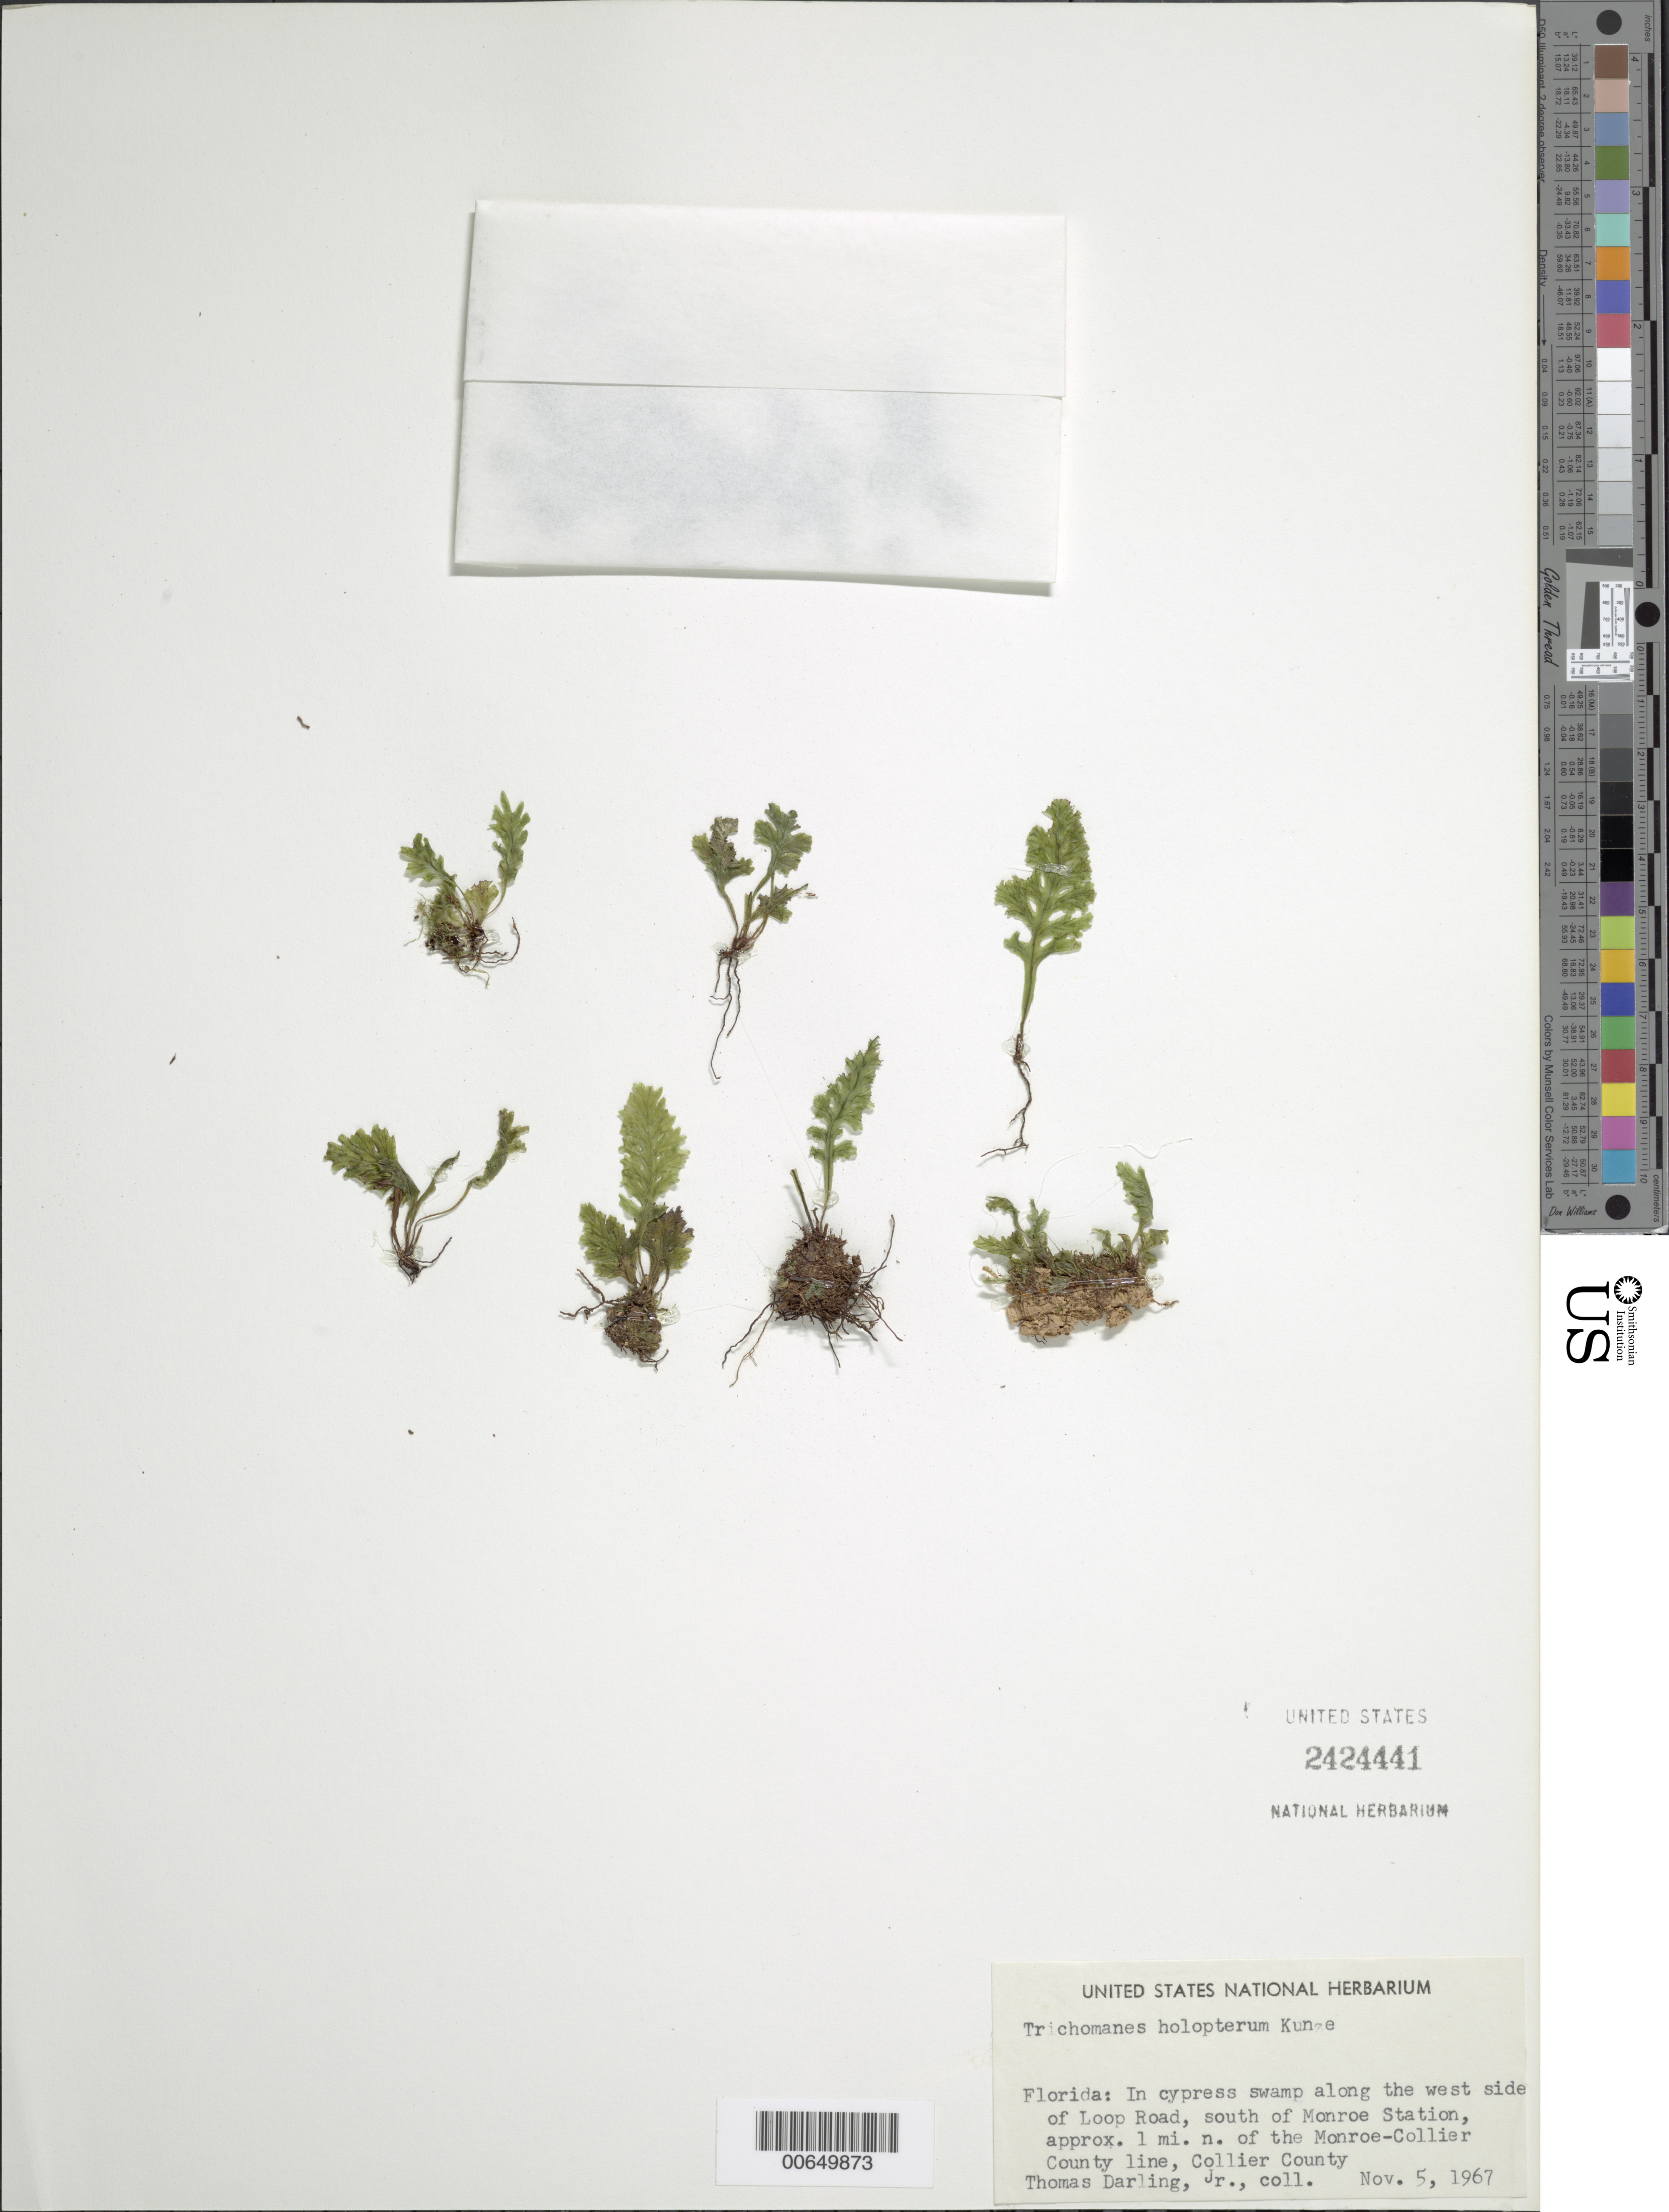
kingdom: Plantae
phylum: Tracheophyta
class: Polypodiopsida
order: Hymenophyllales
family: Hymenophyllaceae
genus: Trichomanes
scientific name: Trichomanes holopterum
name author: Kunze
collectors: T. Darling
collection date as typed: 11 May 1967 or 05 Nov 1967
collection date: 1967-05-11 or 1967-11-05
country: United States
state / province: Florida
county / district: Collier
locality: Along W side of Loop Road, S of Monroe Station, approximately 1 mile N of Monroe-Collier County line.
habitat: In cypress swamp.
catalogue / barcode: US 2424441